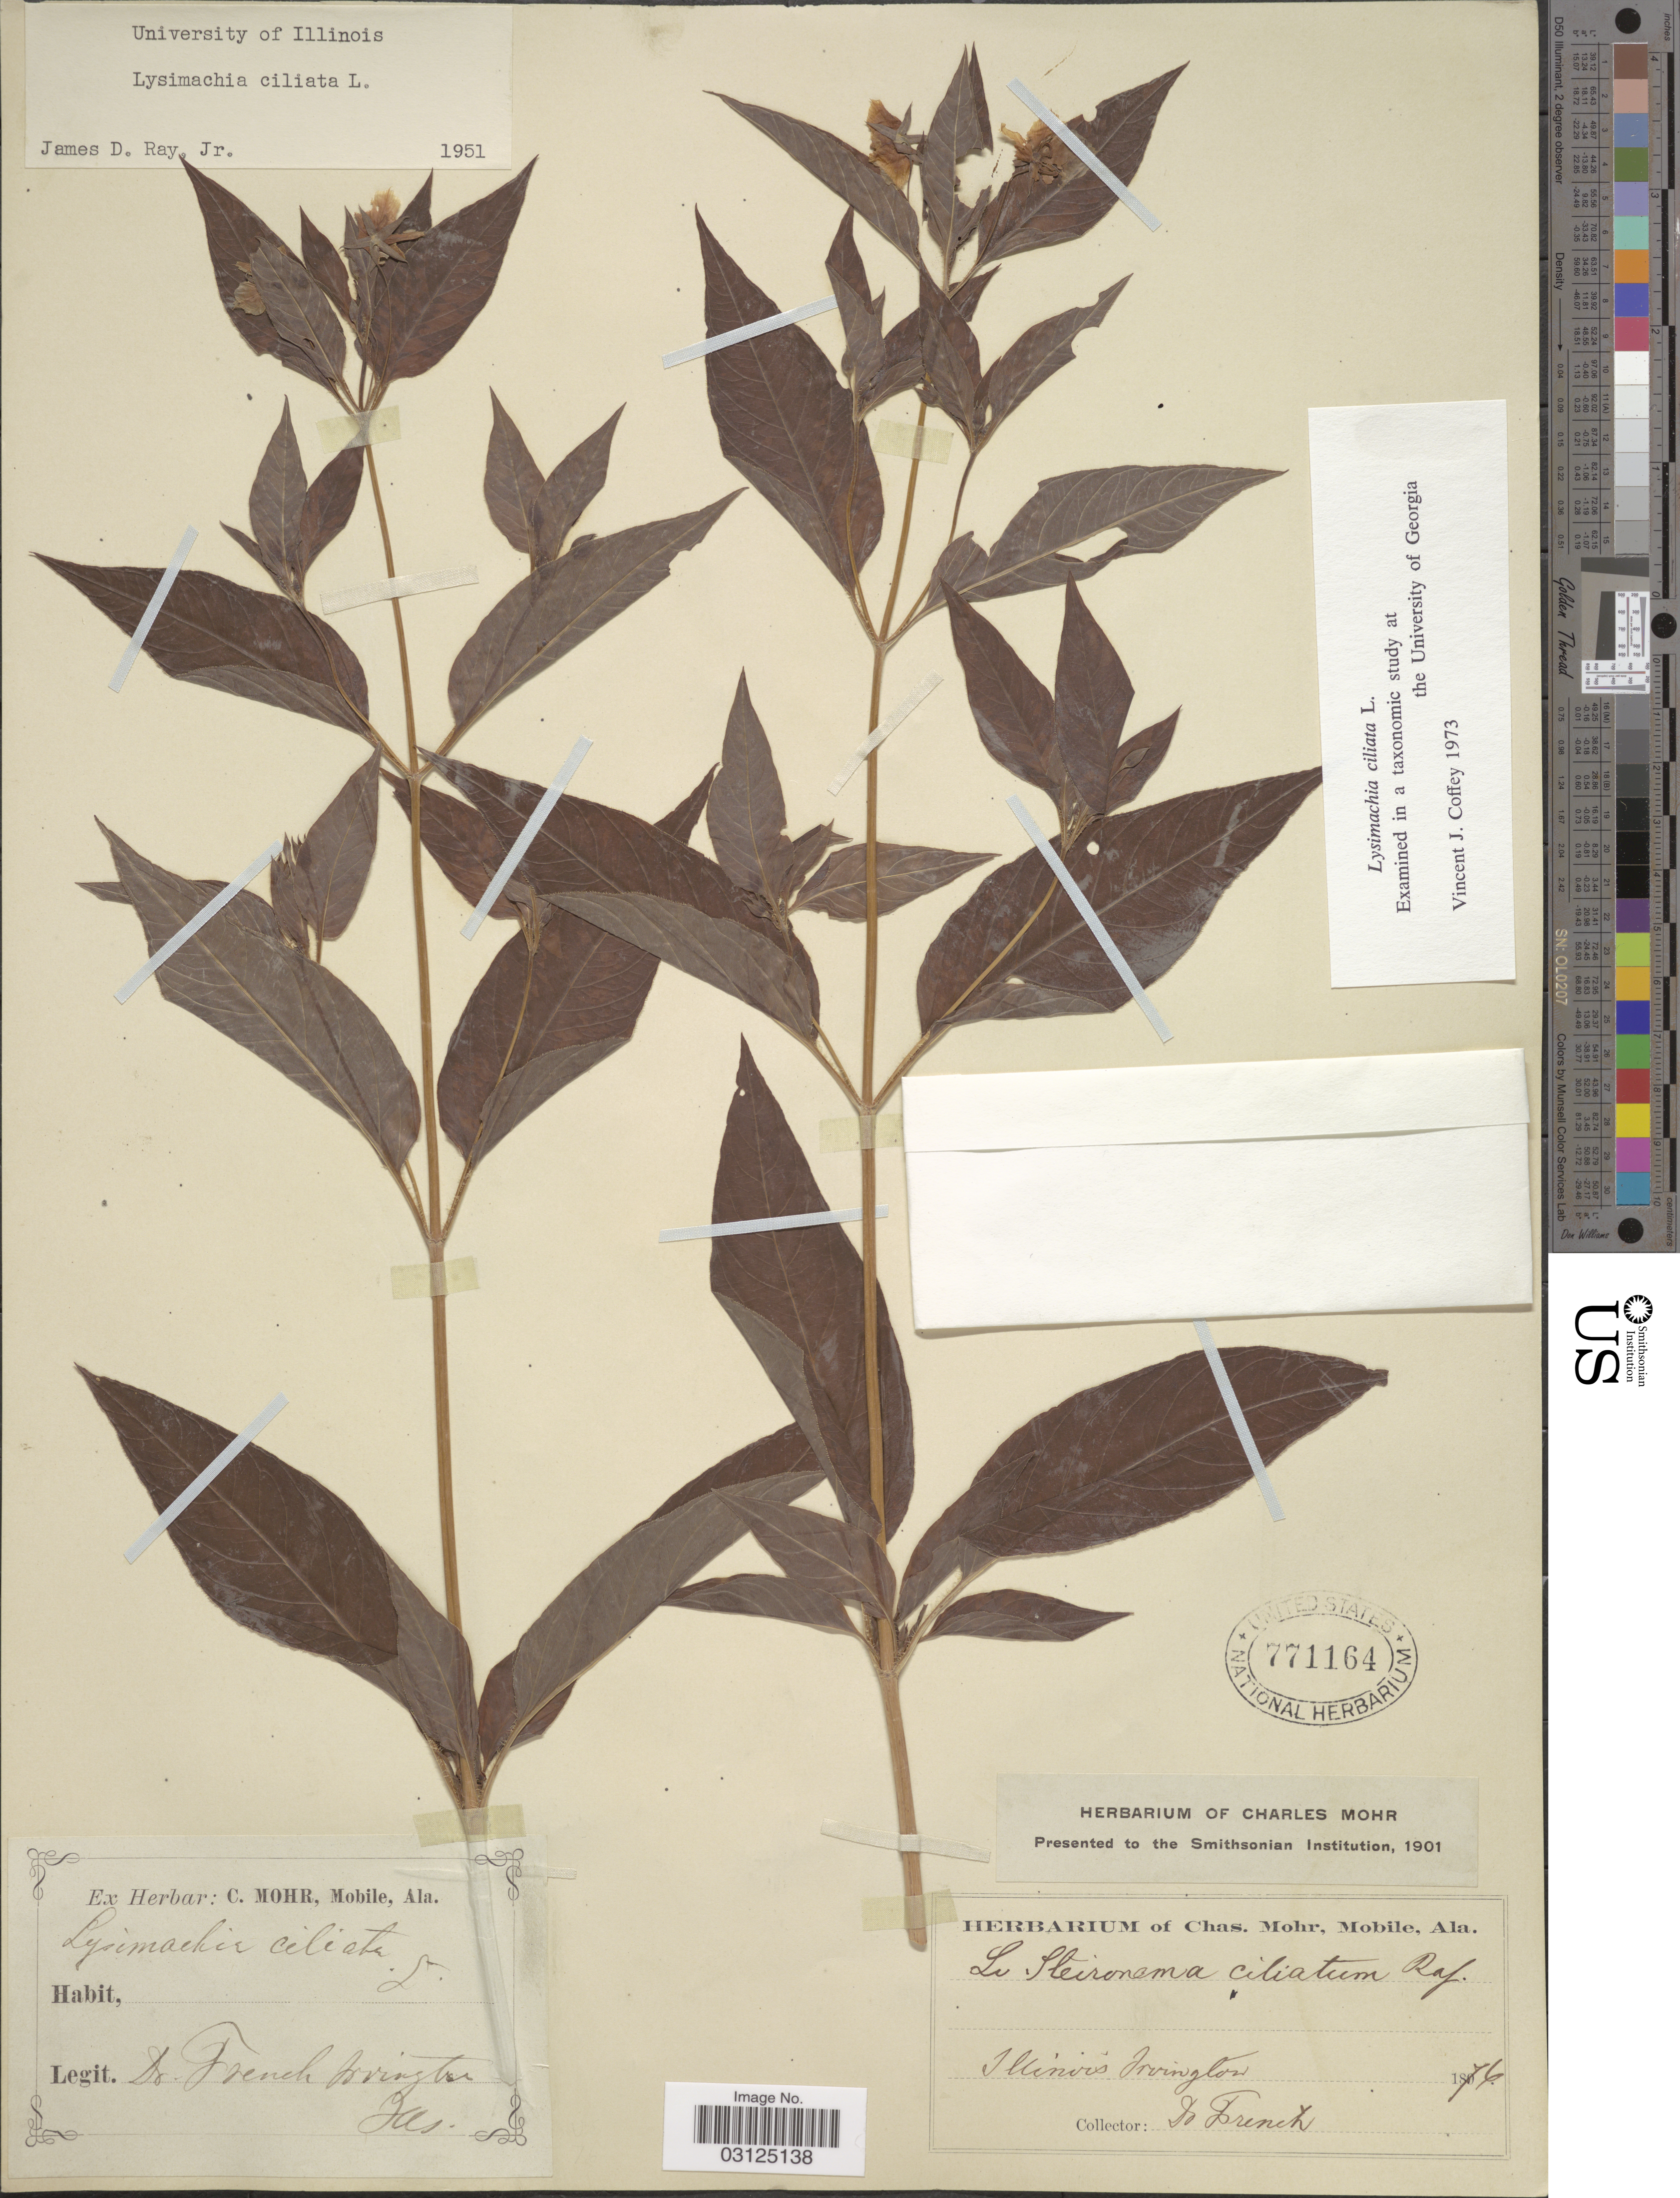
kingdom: Plantae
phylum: Tracheophyta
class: Magnoliopsida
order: Ericales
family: Primulaceae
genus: Lysimachia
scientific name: Lysimachia ciliata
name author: L.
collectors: French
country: United States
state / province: Illinois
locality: Irvington.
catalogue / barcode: US 771164